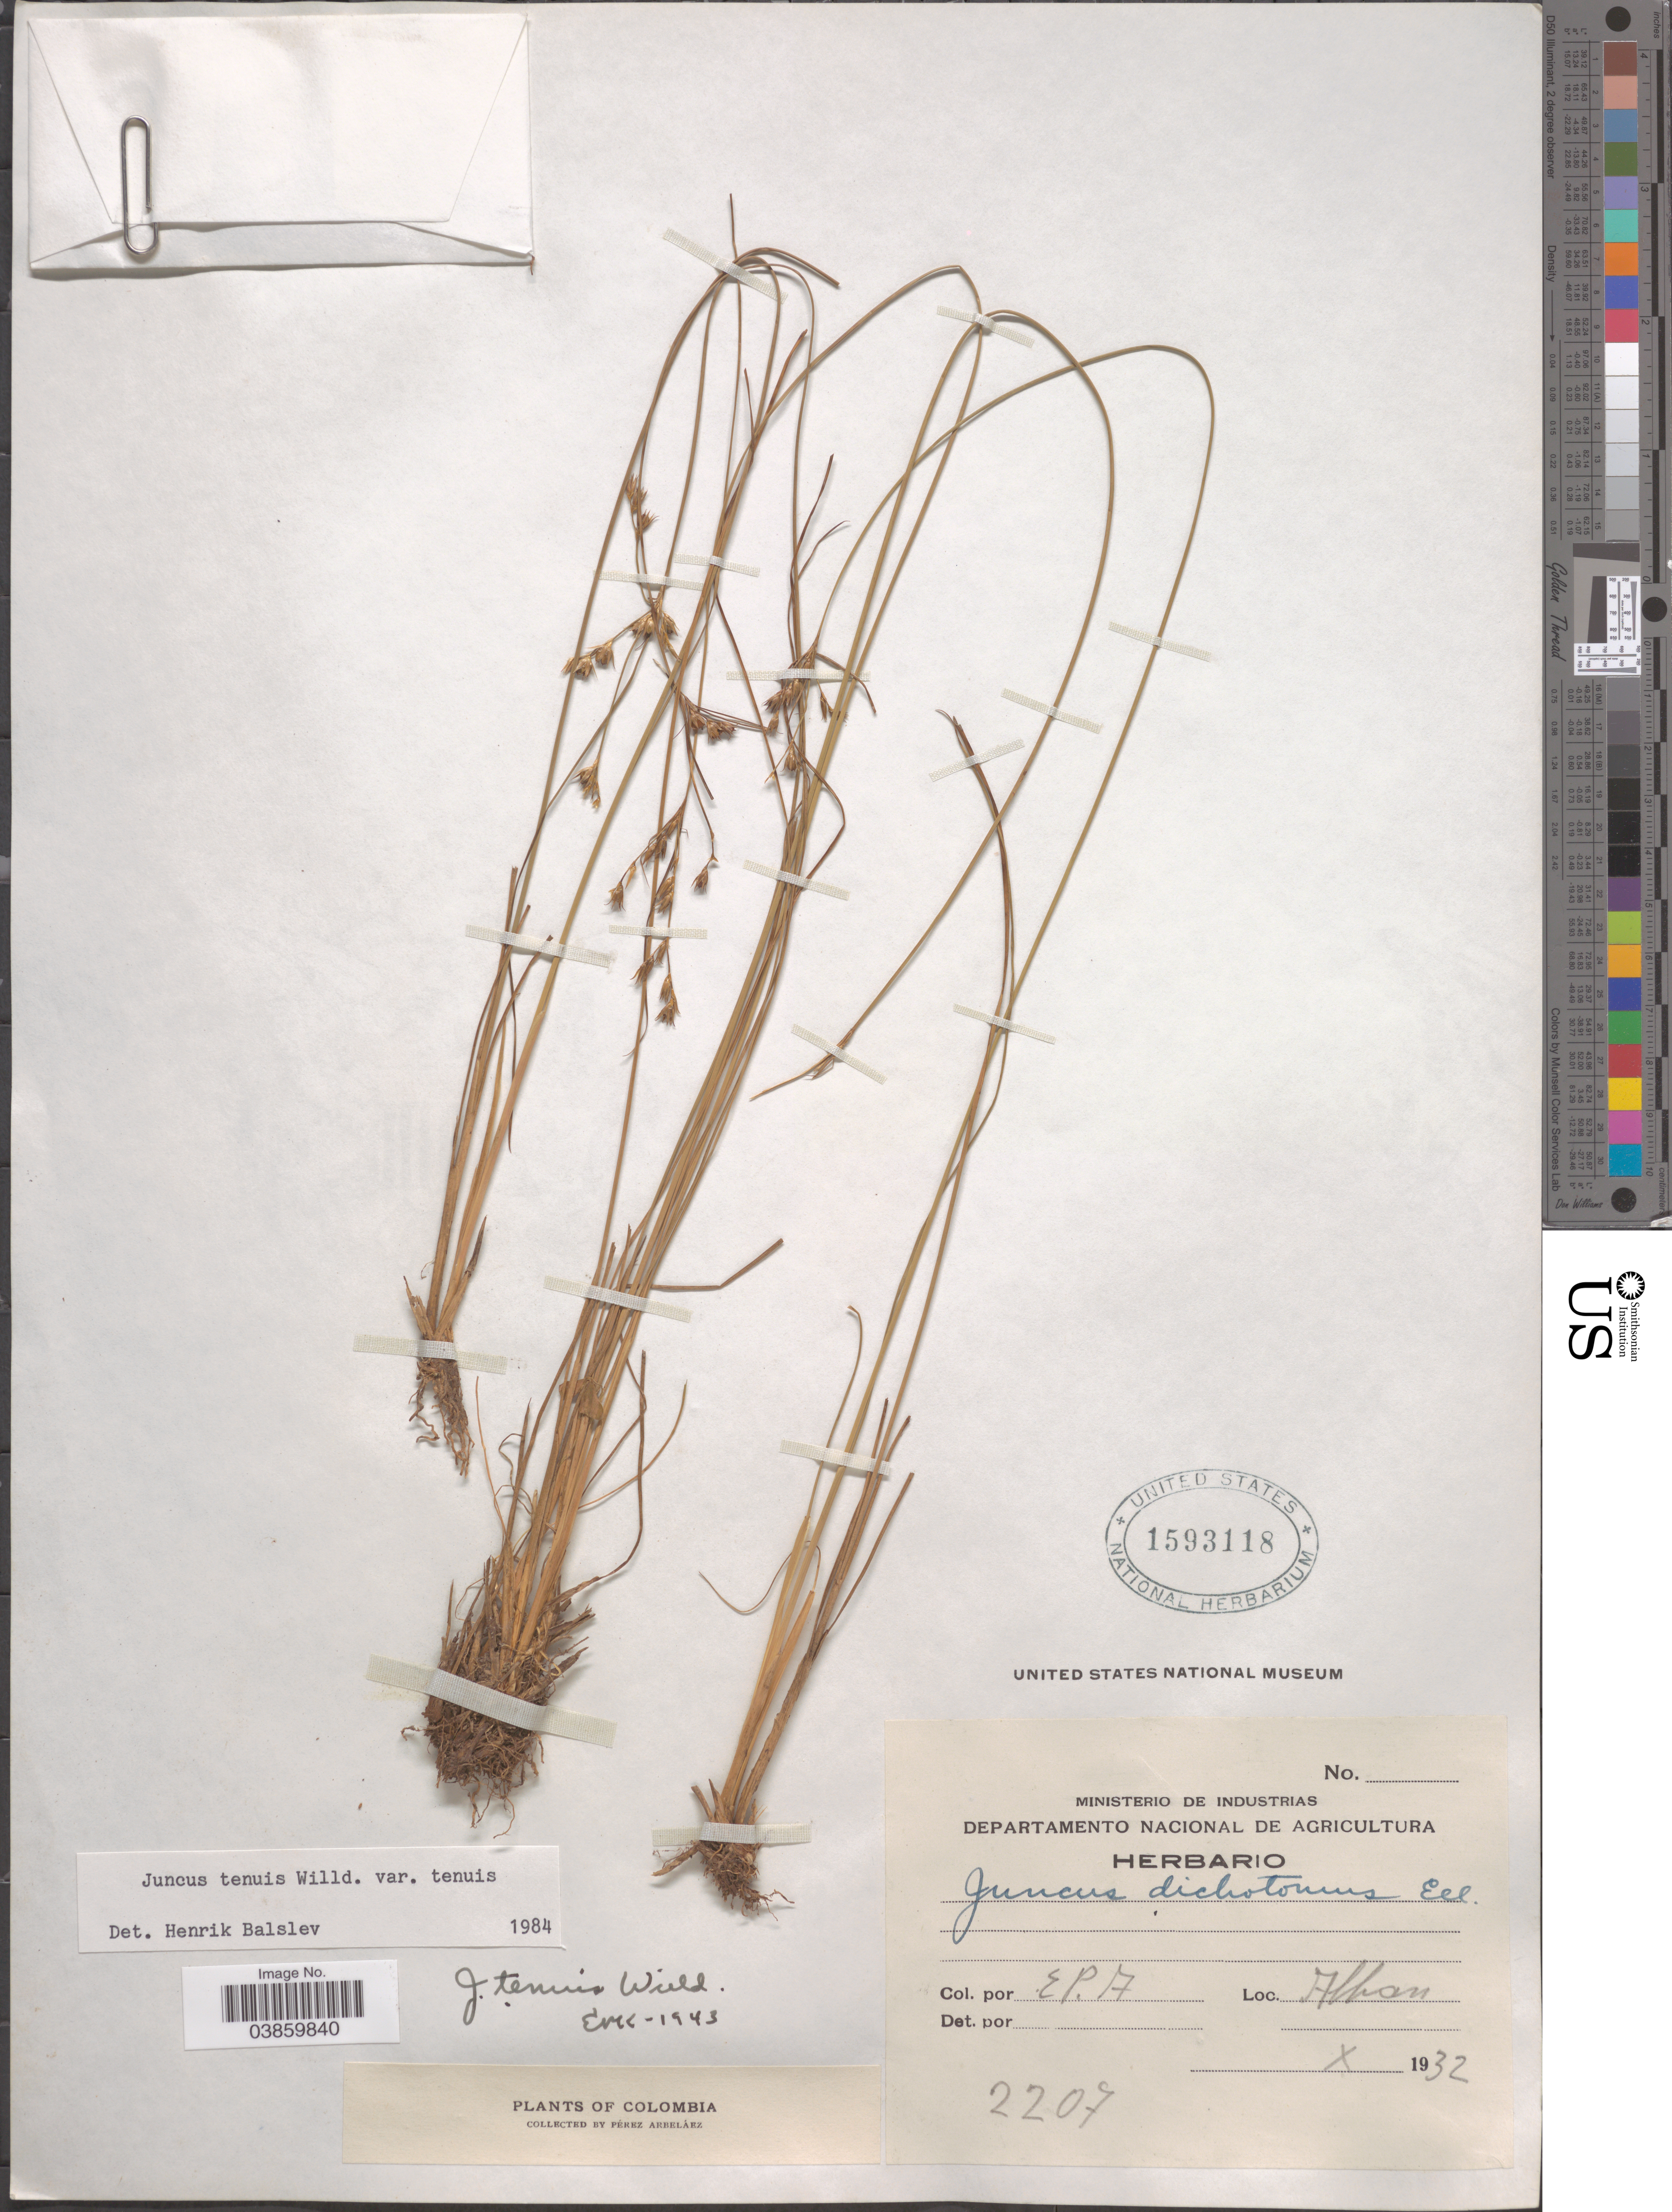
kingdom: Plantae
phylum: Tracheophyta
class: Liliopsida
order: Poales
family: Juncaceae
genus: Juncus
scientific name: Juncus tenuis var. tenuis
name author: Willd.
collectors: E. Pérez Arbeláez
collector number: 2207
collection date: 1932-10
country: Colombia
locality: Alban.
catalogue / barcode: US 1593118